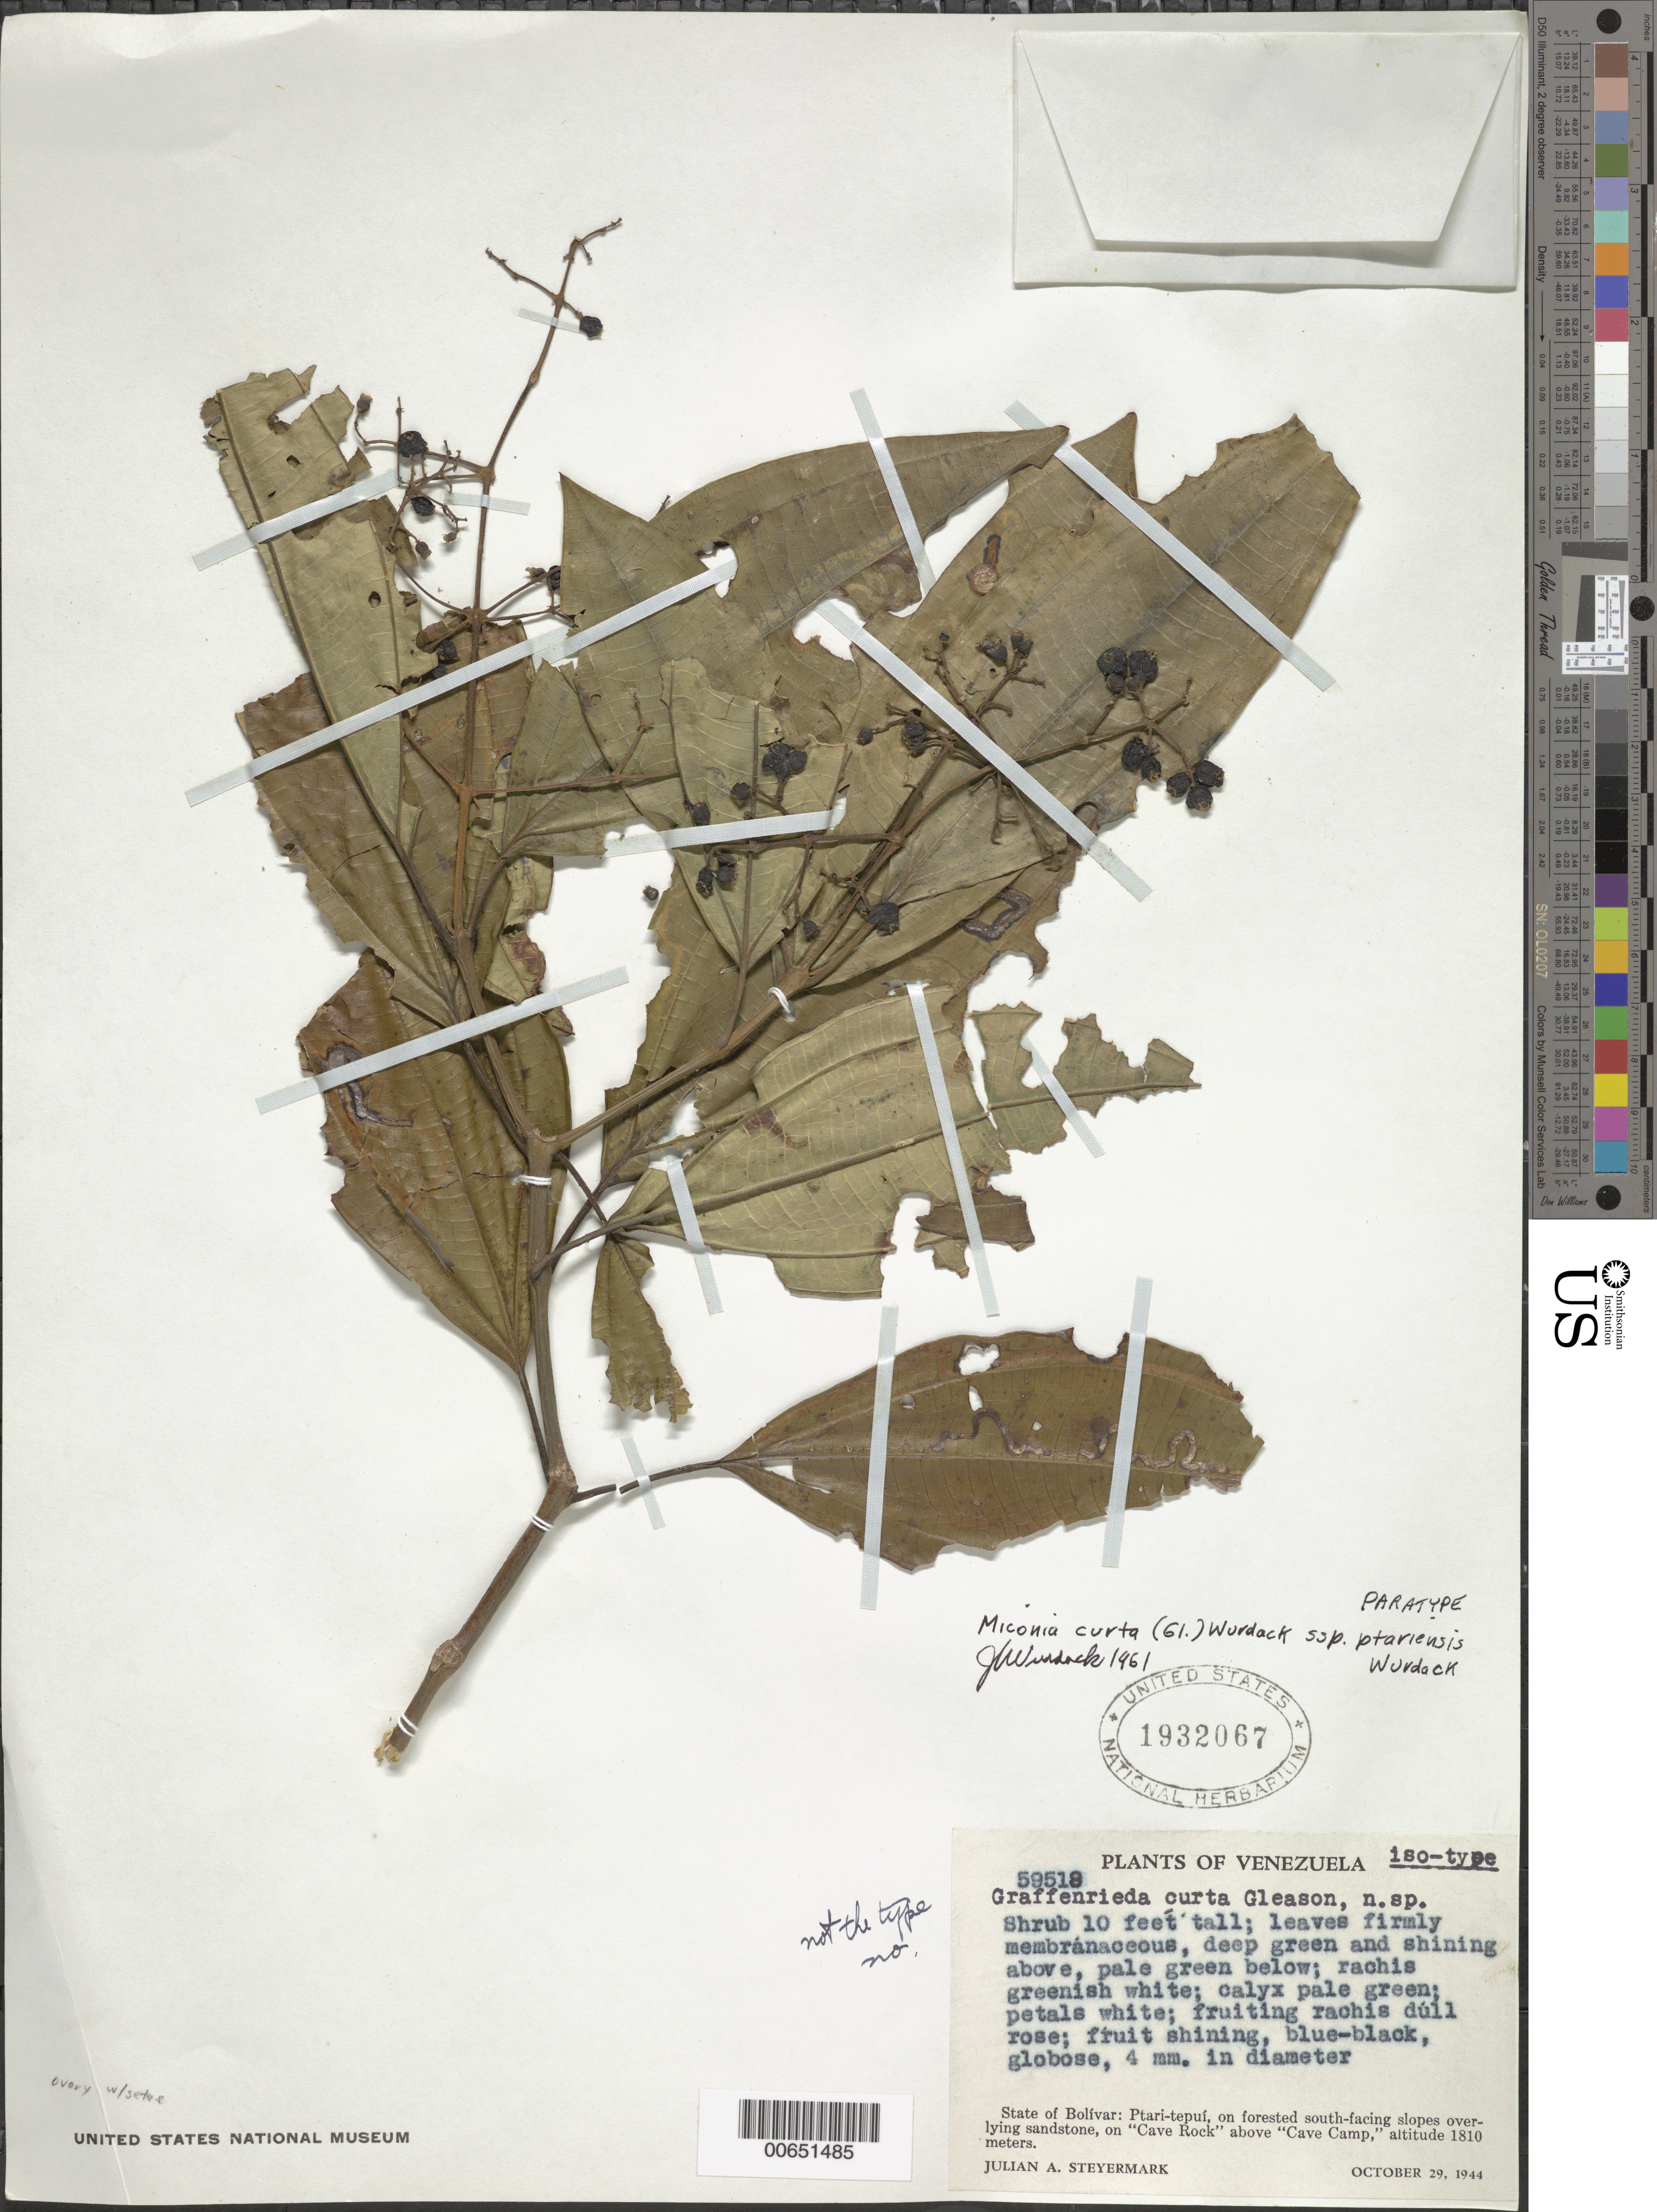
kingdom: Plantae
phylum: Tracheophyta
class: Magnoliopsida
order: Myrtales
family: Melastomataceae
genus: Miconia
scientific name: Miconia curta subsp. ptariensis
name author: Wurdack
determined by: Wurdack, John J., (US), US (UNITED STATES)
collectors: J. Steyermark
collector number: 59518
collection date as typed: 29-Oct-44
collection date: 1944-10-29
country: Venezuela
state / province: Bolívar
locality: Ptari-tepuí, "Cave Rock" above "Cave Camp"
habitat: Forested south-facing slopes overlying sandstone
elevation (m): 1810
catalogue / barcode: US 1932067